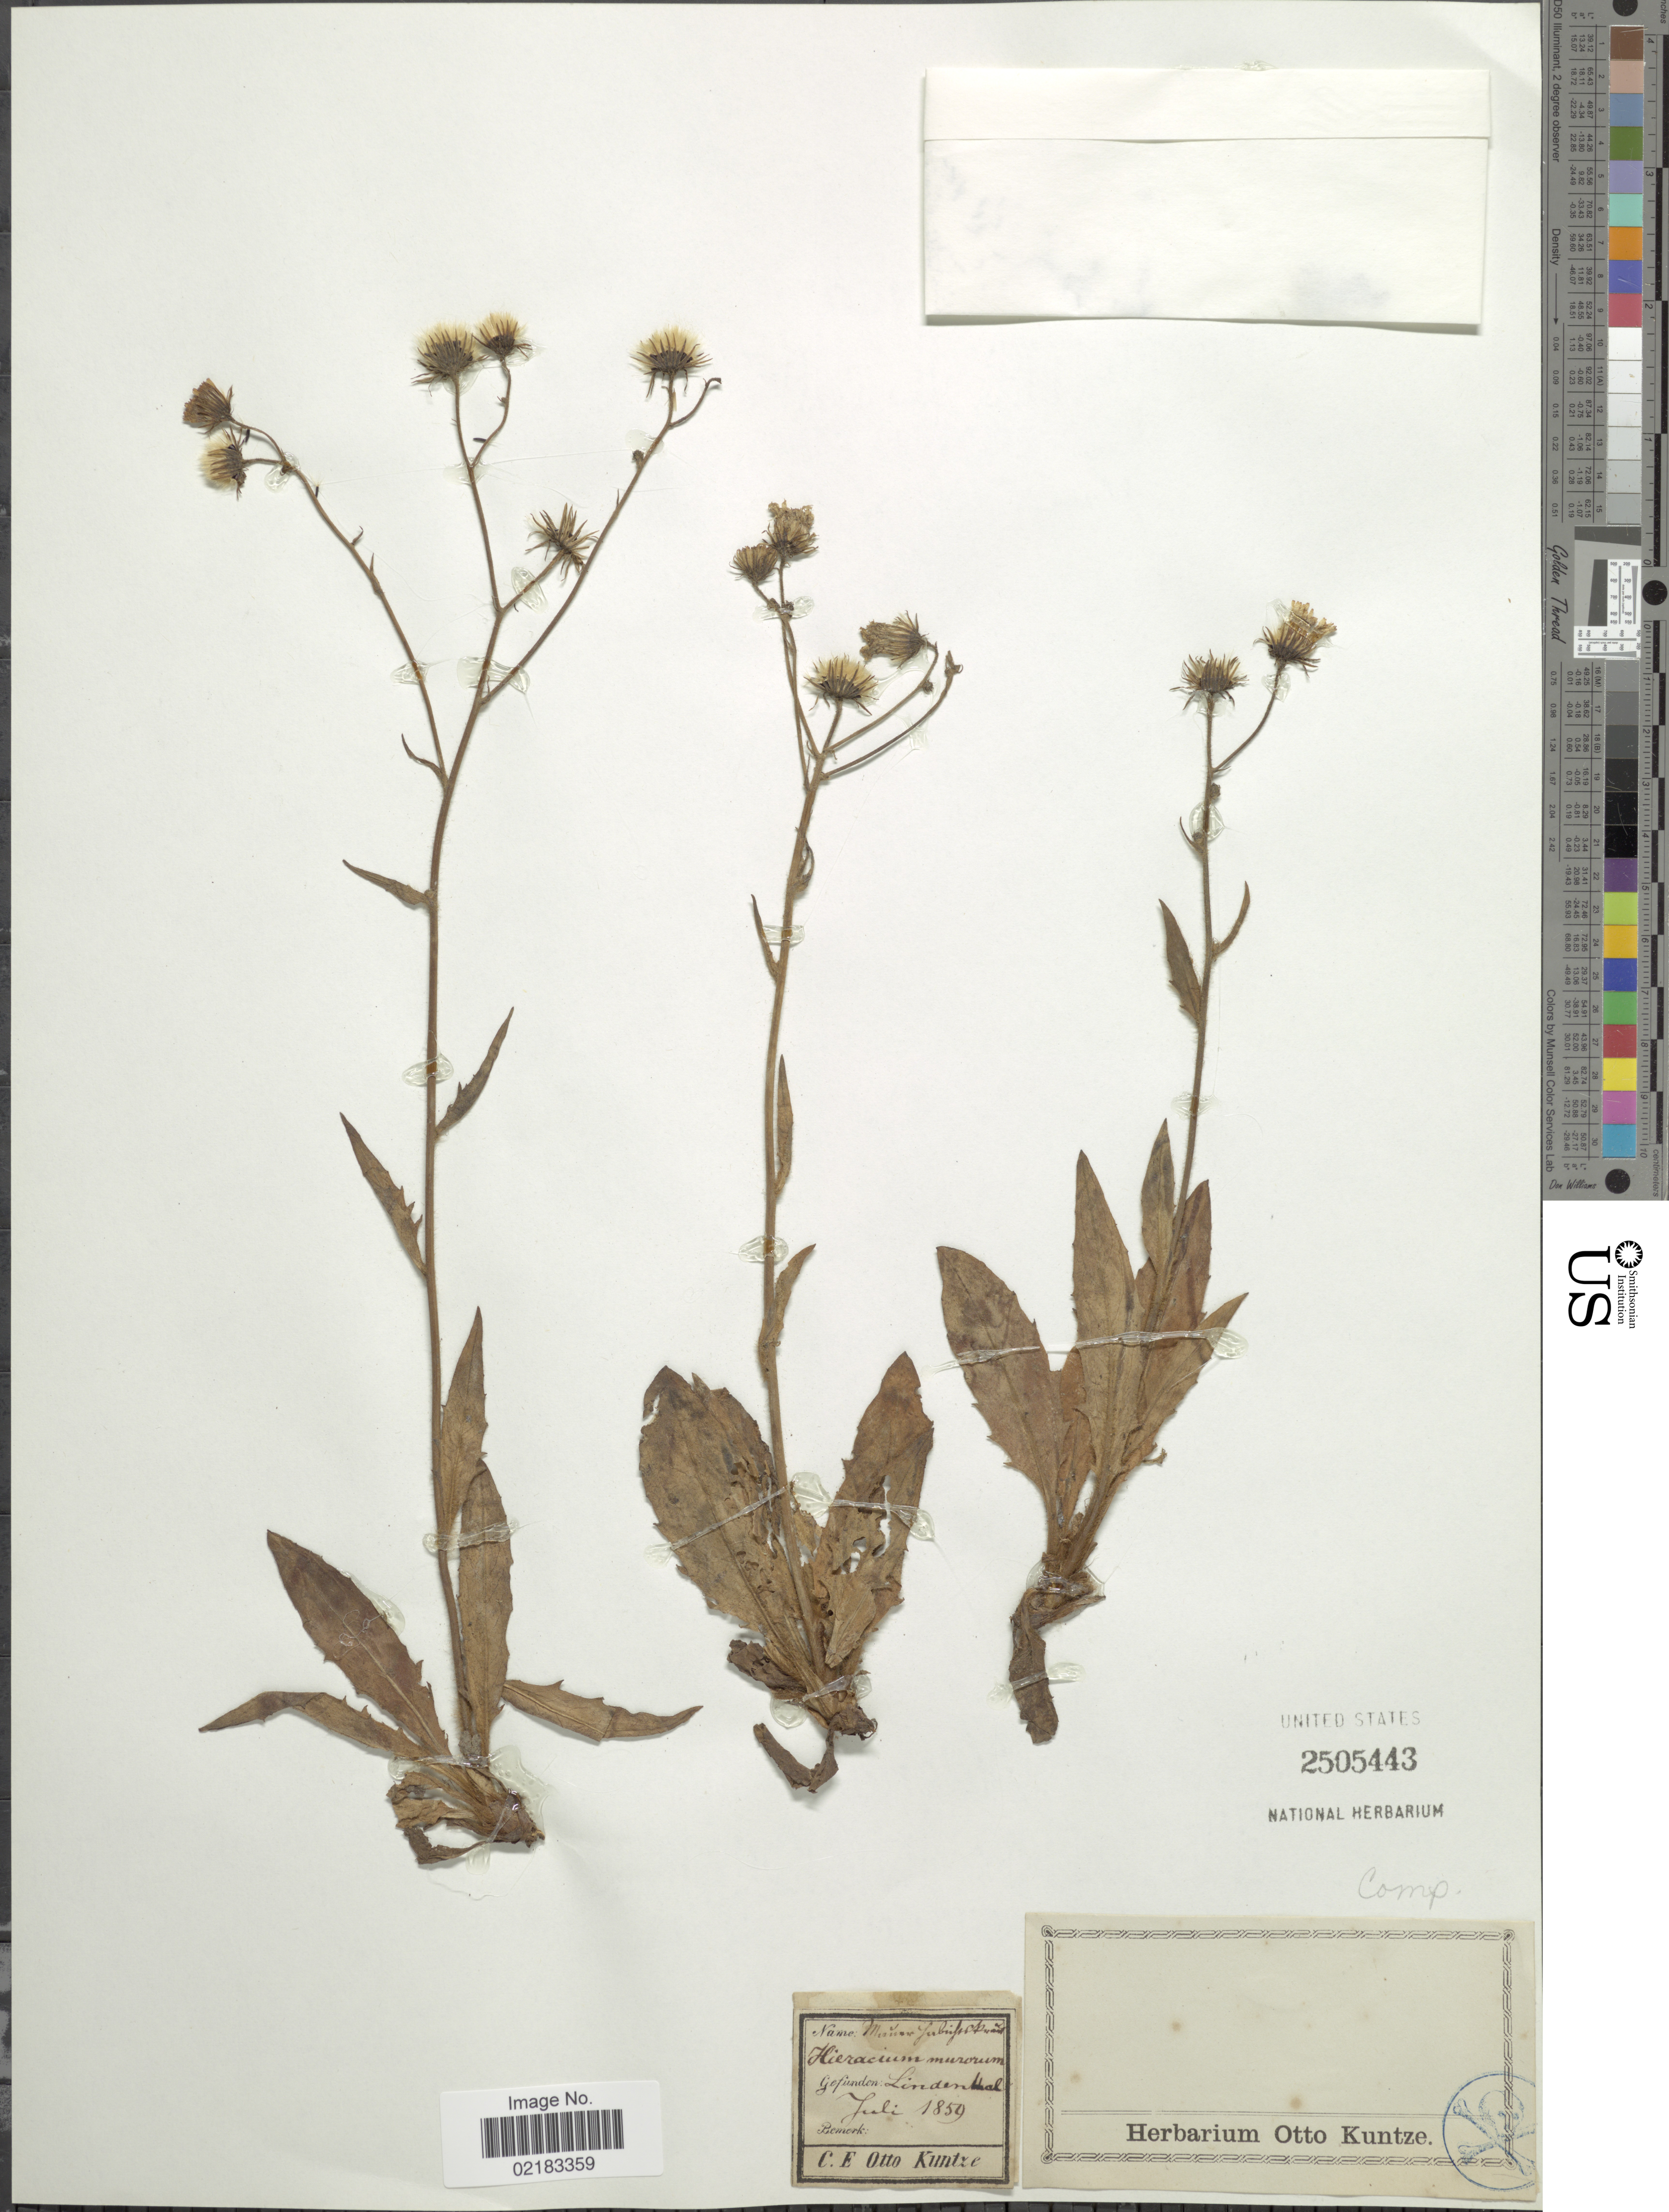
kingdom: Plantae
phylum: Tracheophyta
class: Magnoliopsida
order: Asterales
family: Asteraceae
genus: Hieracium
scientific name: Hieracium murorum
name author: L.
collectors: C.E.O. Kuntze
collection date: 1859-07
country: Germany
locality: Lindenthal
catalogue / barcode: US 2505443